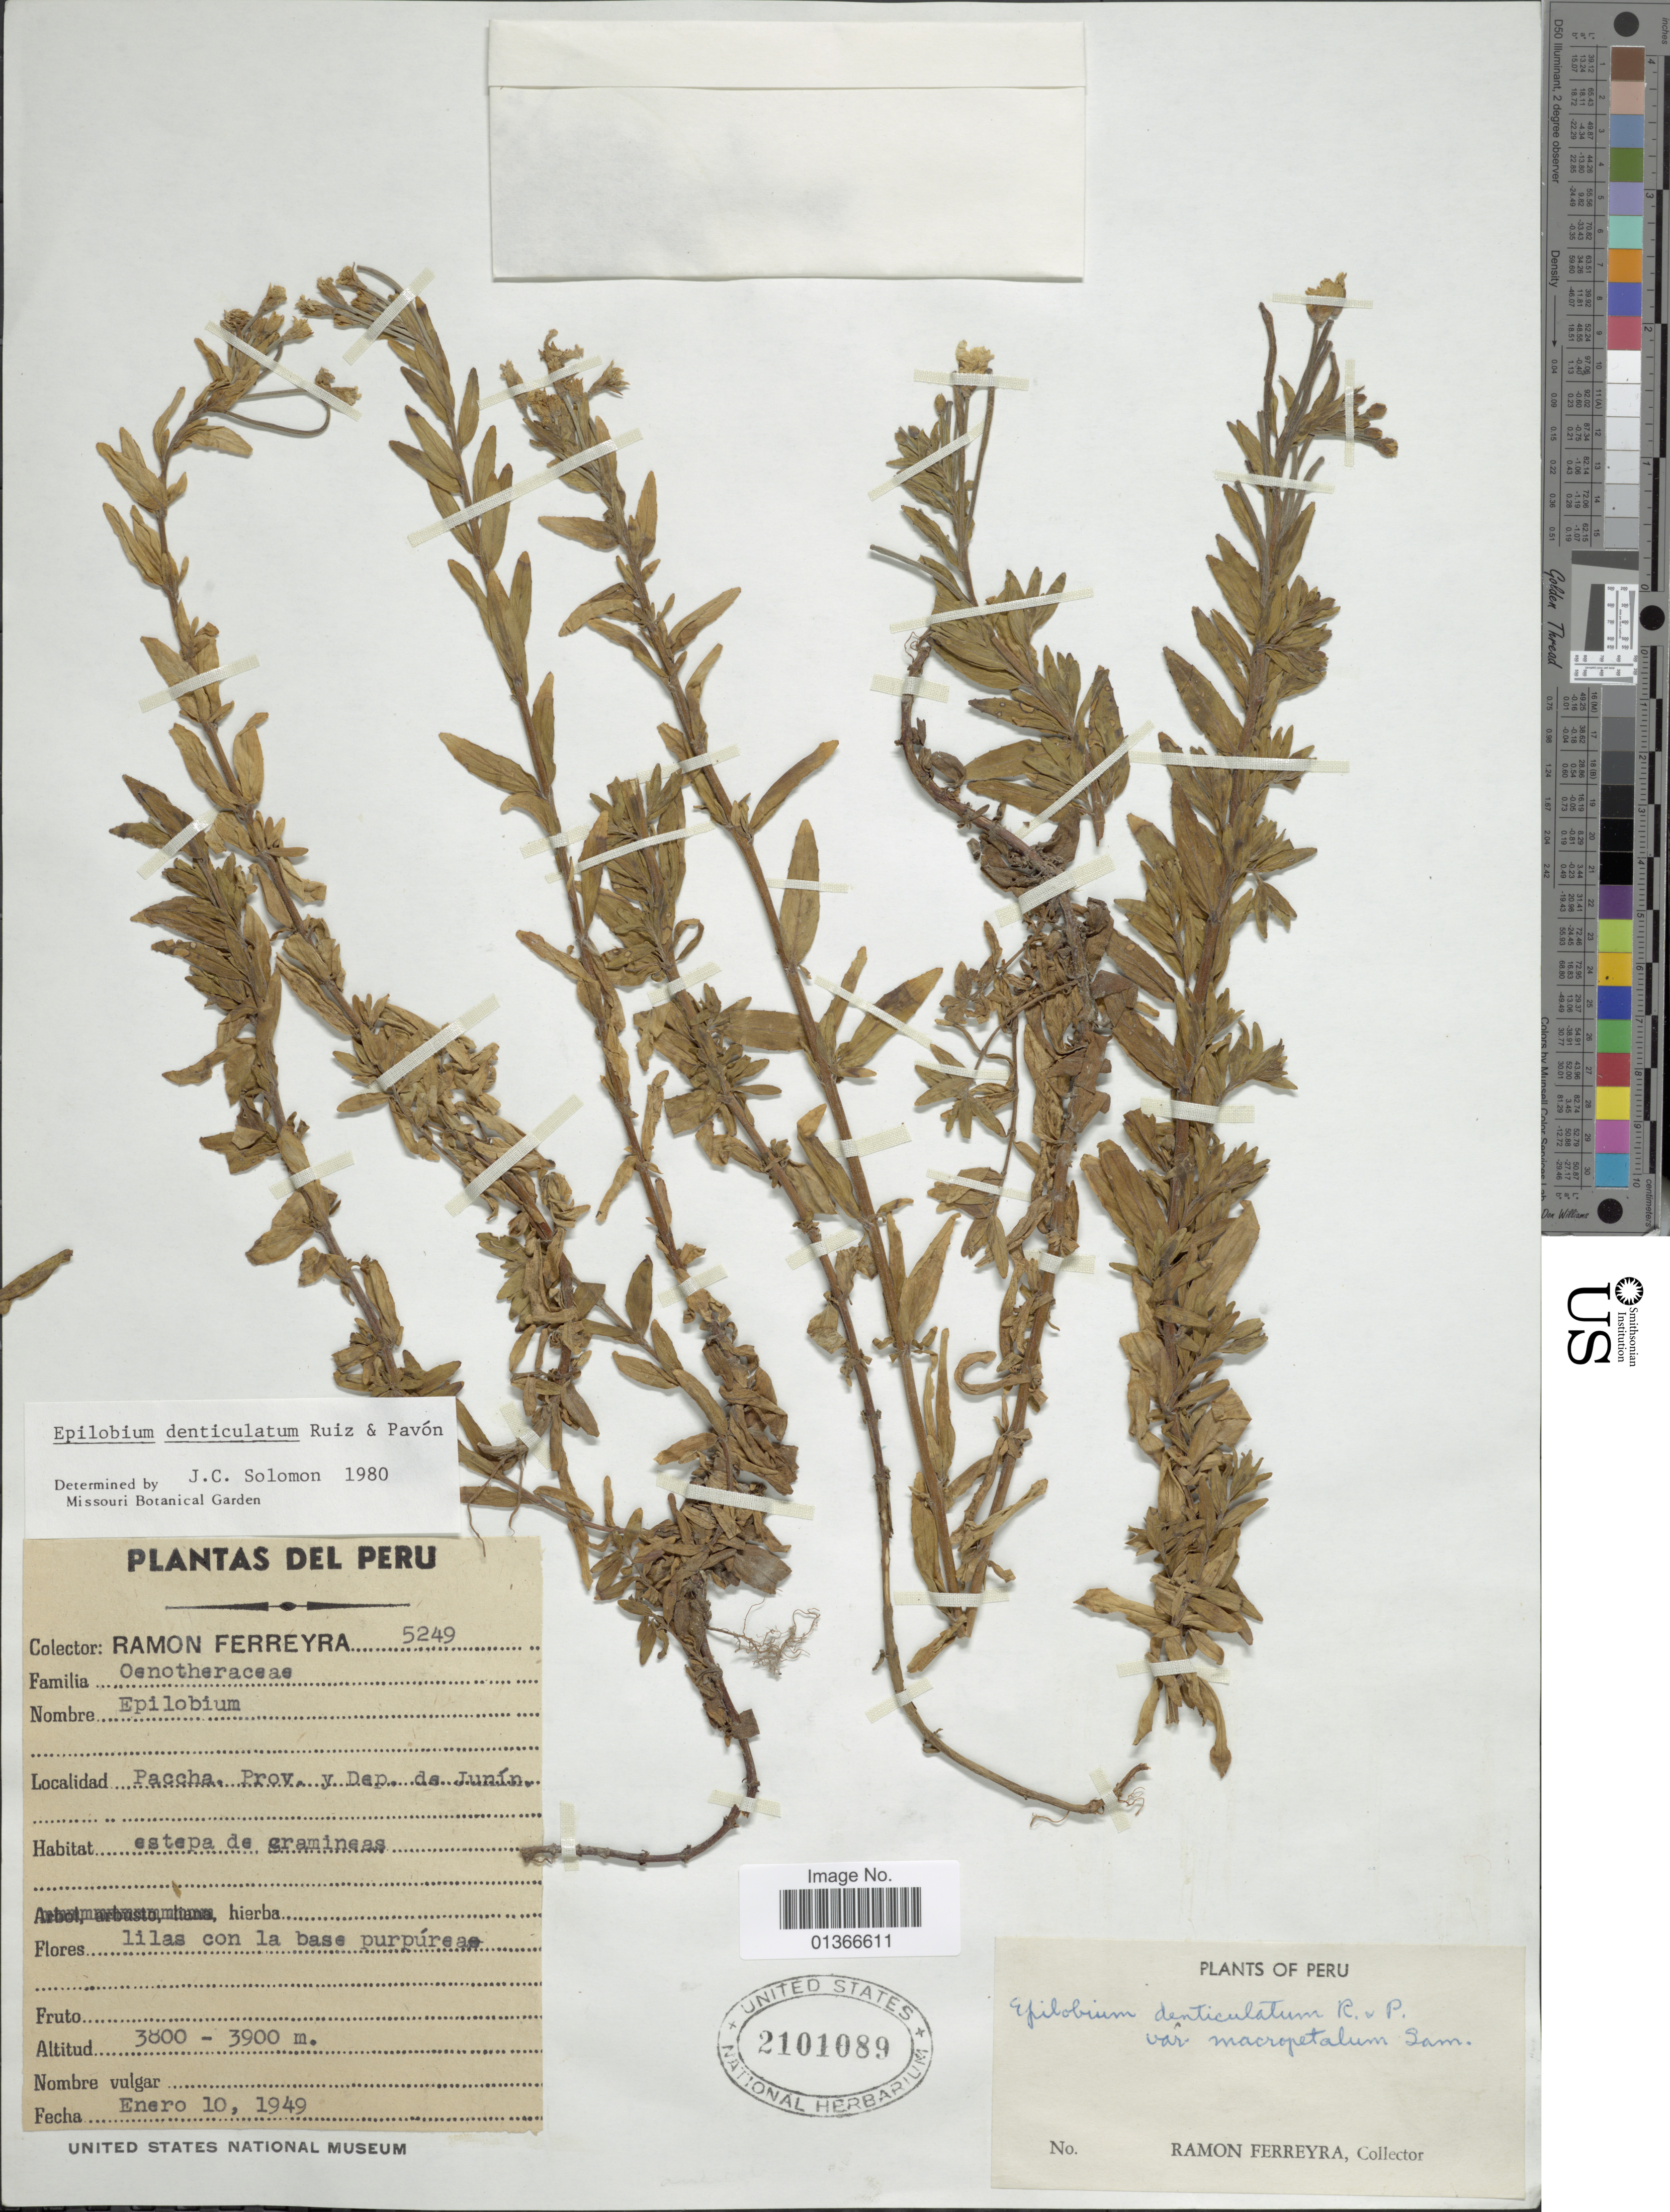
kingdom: Plantae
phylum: Tracheophyta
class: Magnoliopsida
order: Myrtales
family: Onagraceae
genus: Epilobium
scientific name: Epilobium denticulatum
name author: Ruiz & Pav.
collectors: R. A. Ferreyra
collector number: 5249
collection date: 1949-01-10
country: Peru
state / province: Junín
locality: Paccha.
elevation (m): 3800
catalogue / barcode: US 2101089